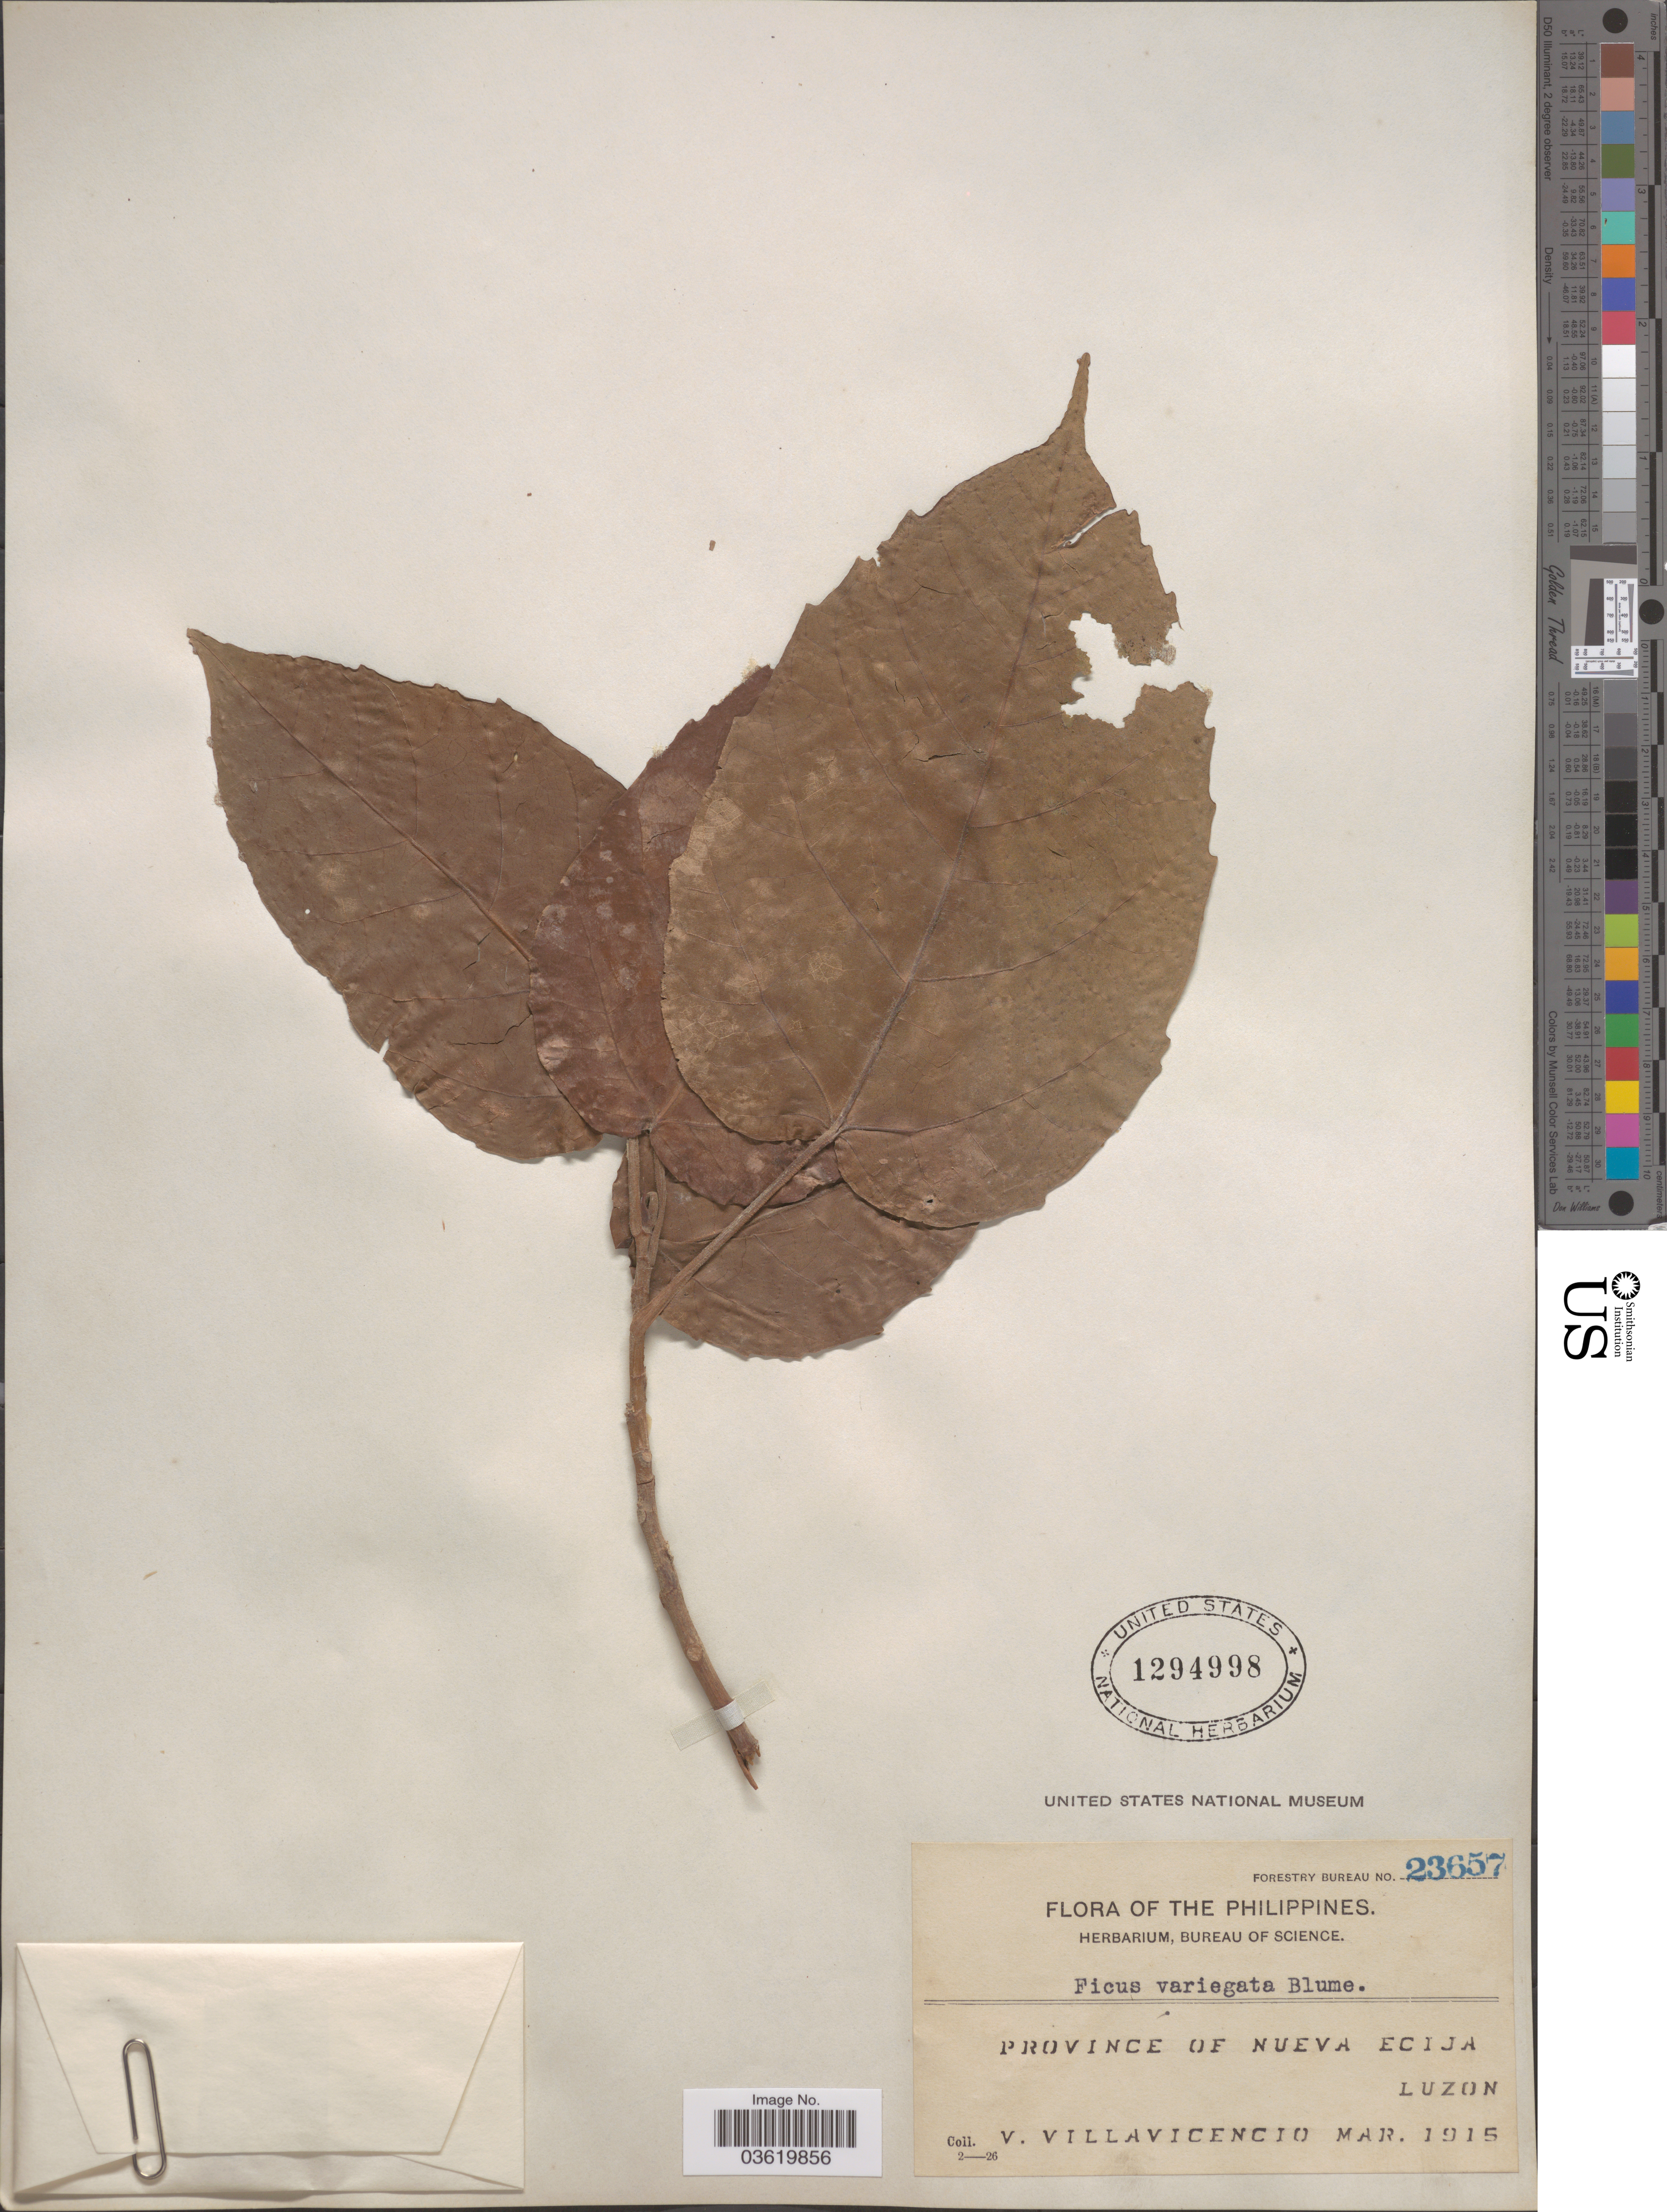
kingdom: Plantae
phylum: Tracheophyta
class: Magnoliopsida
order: Rosales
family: Moraceae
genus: Ficus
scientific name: Ficus variegata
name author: Blume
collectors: V. Villavicencio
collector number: Forestry Bureau 23657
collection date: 1915-03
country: Philippines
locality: Province of Nueva Ecija, Luzon.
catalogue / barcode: US 1294998